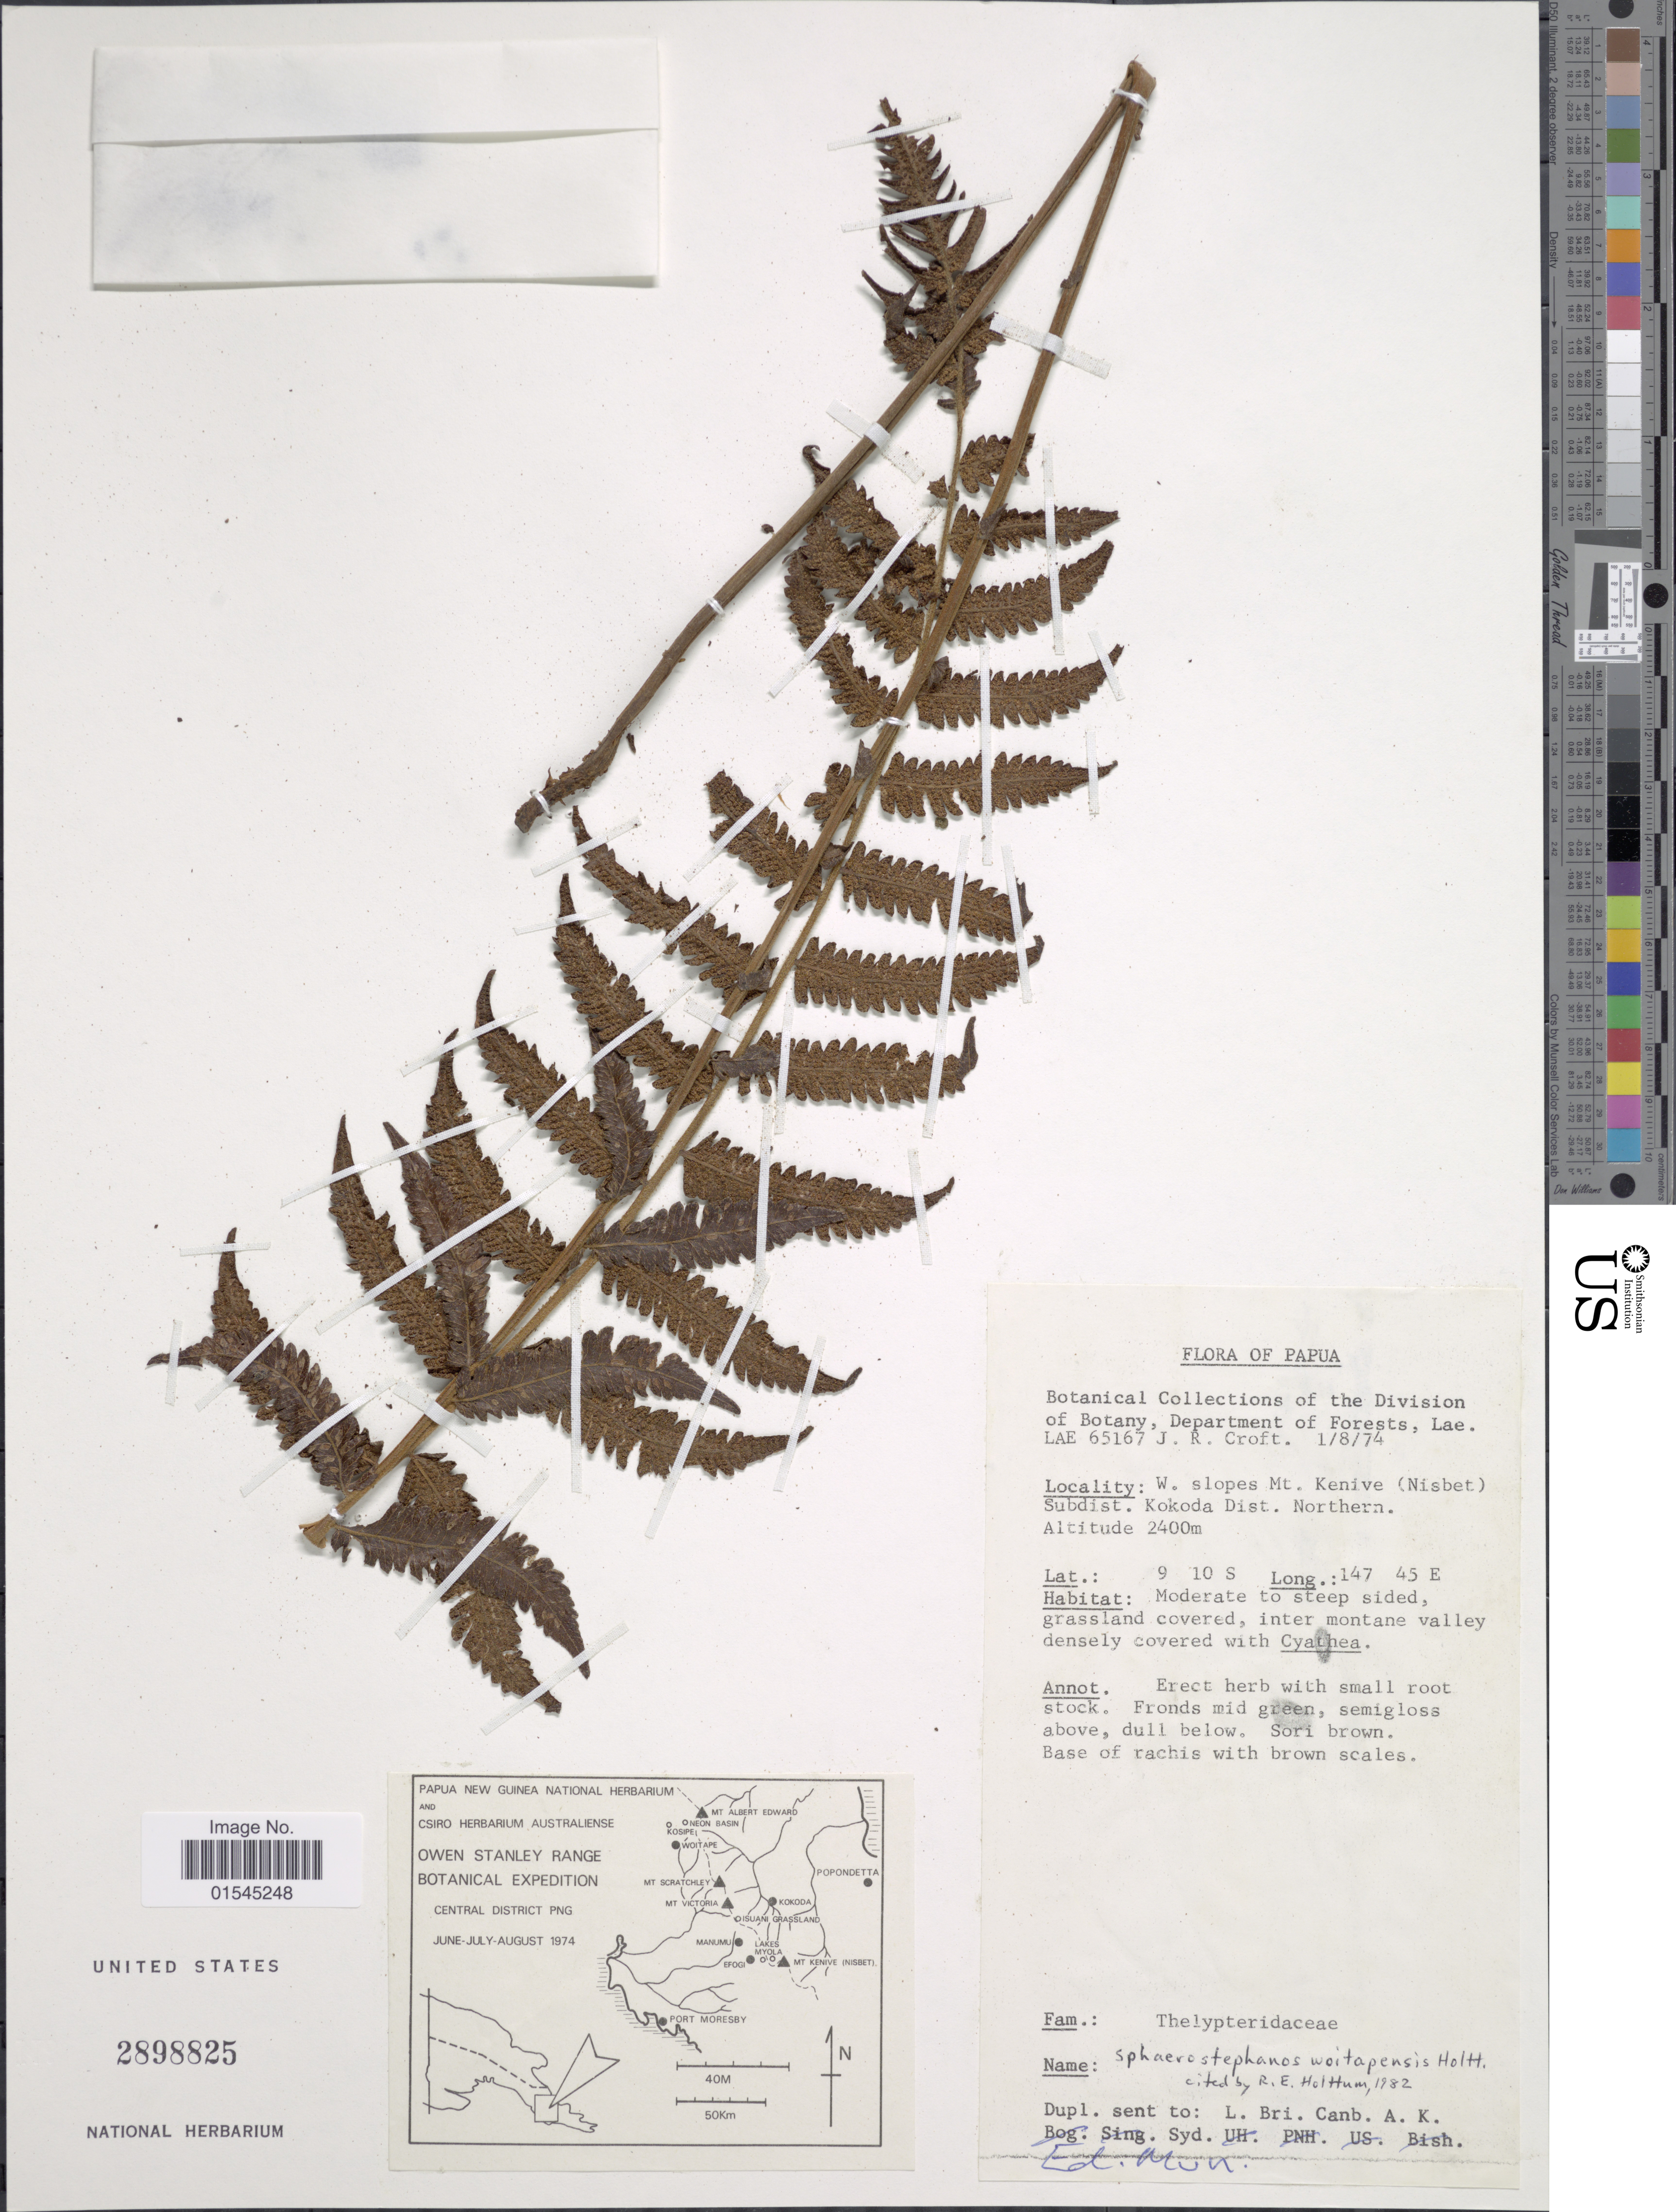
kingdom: Plantae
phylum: Tracheophyta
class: Polypodiopsida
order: Polypodiales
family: Thelypteridaceae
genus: Sphaerostephanos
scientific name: Sphaerostephanos woitapensis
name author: Holttum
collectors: J. R. Croft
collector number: LAE 65167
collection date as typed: Transcribed d/m/y: 1/8/74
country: Papua New Guinea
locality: W. slope Mt. Kenive (Nisbet) Subdist. Kokoda Dist. Northern. Central District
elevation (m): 2400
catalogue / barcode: US 2898825